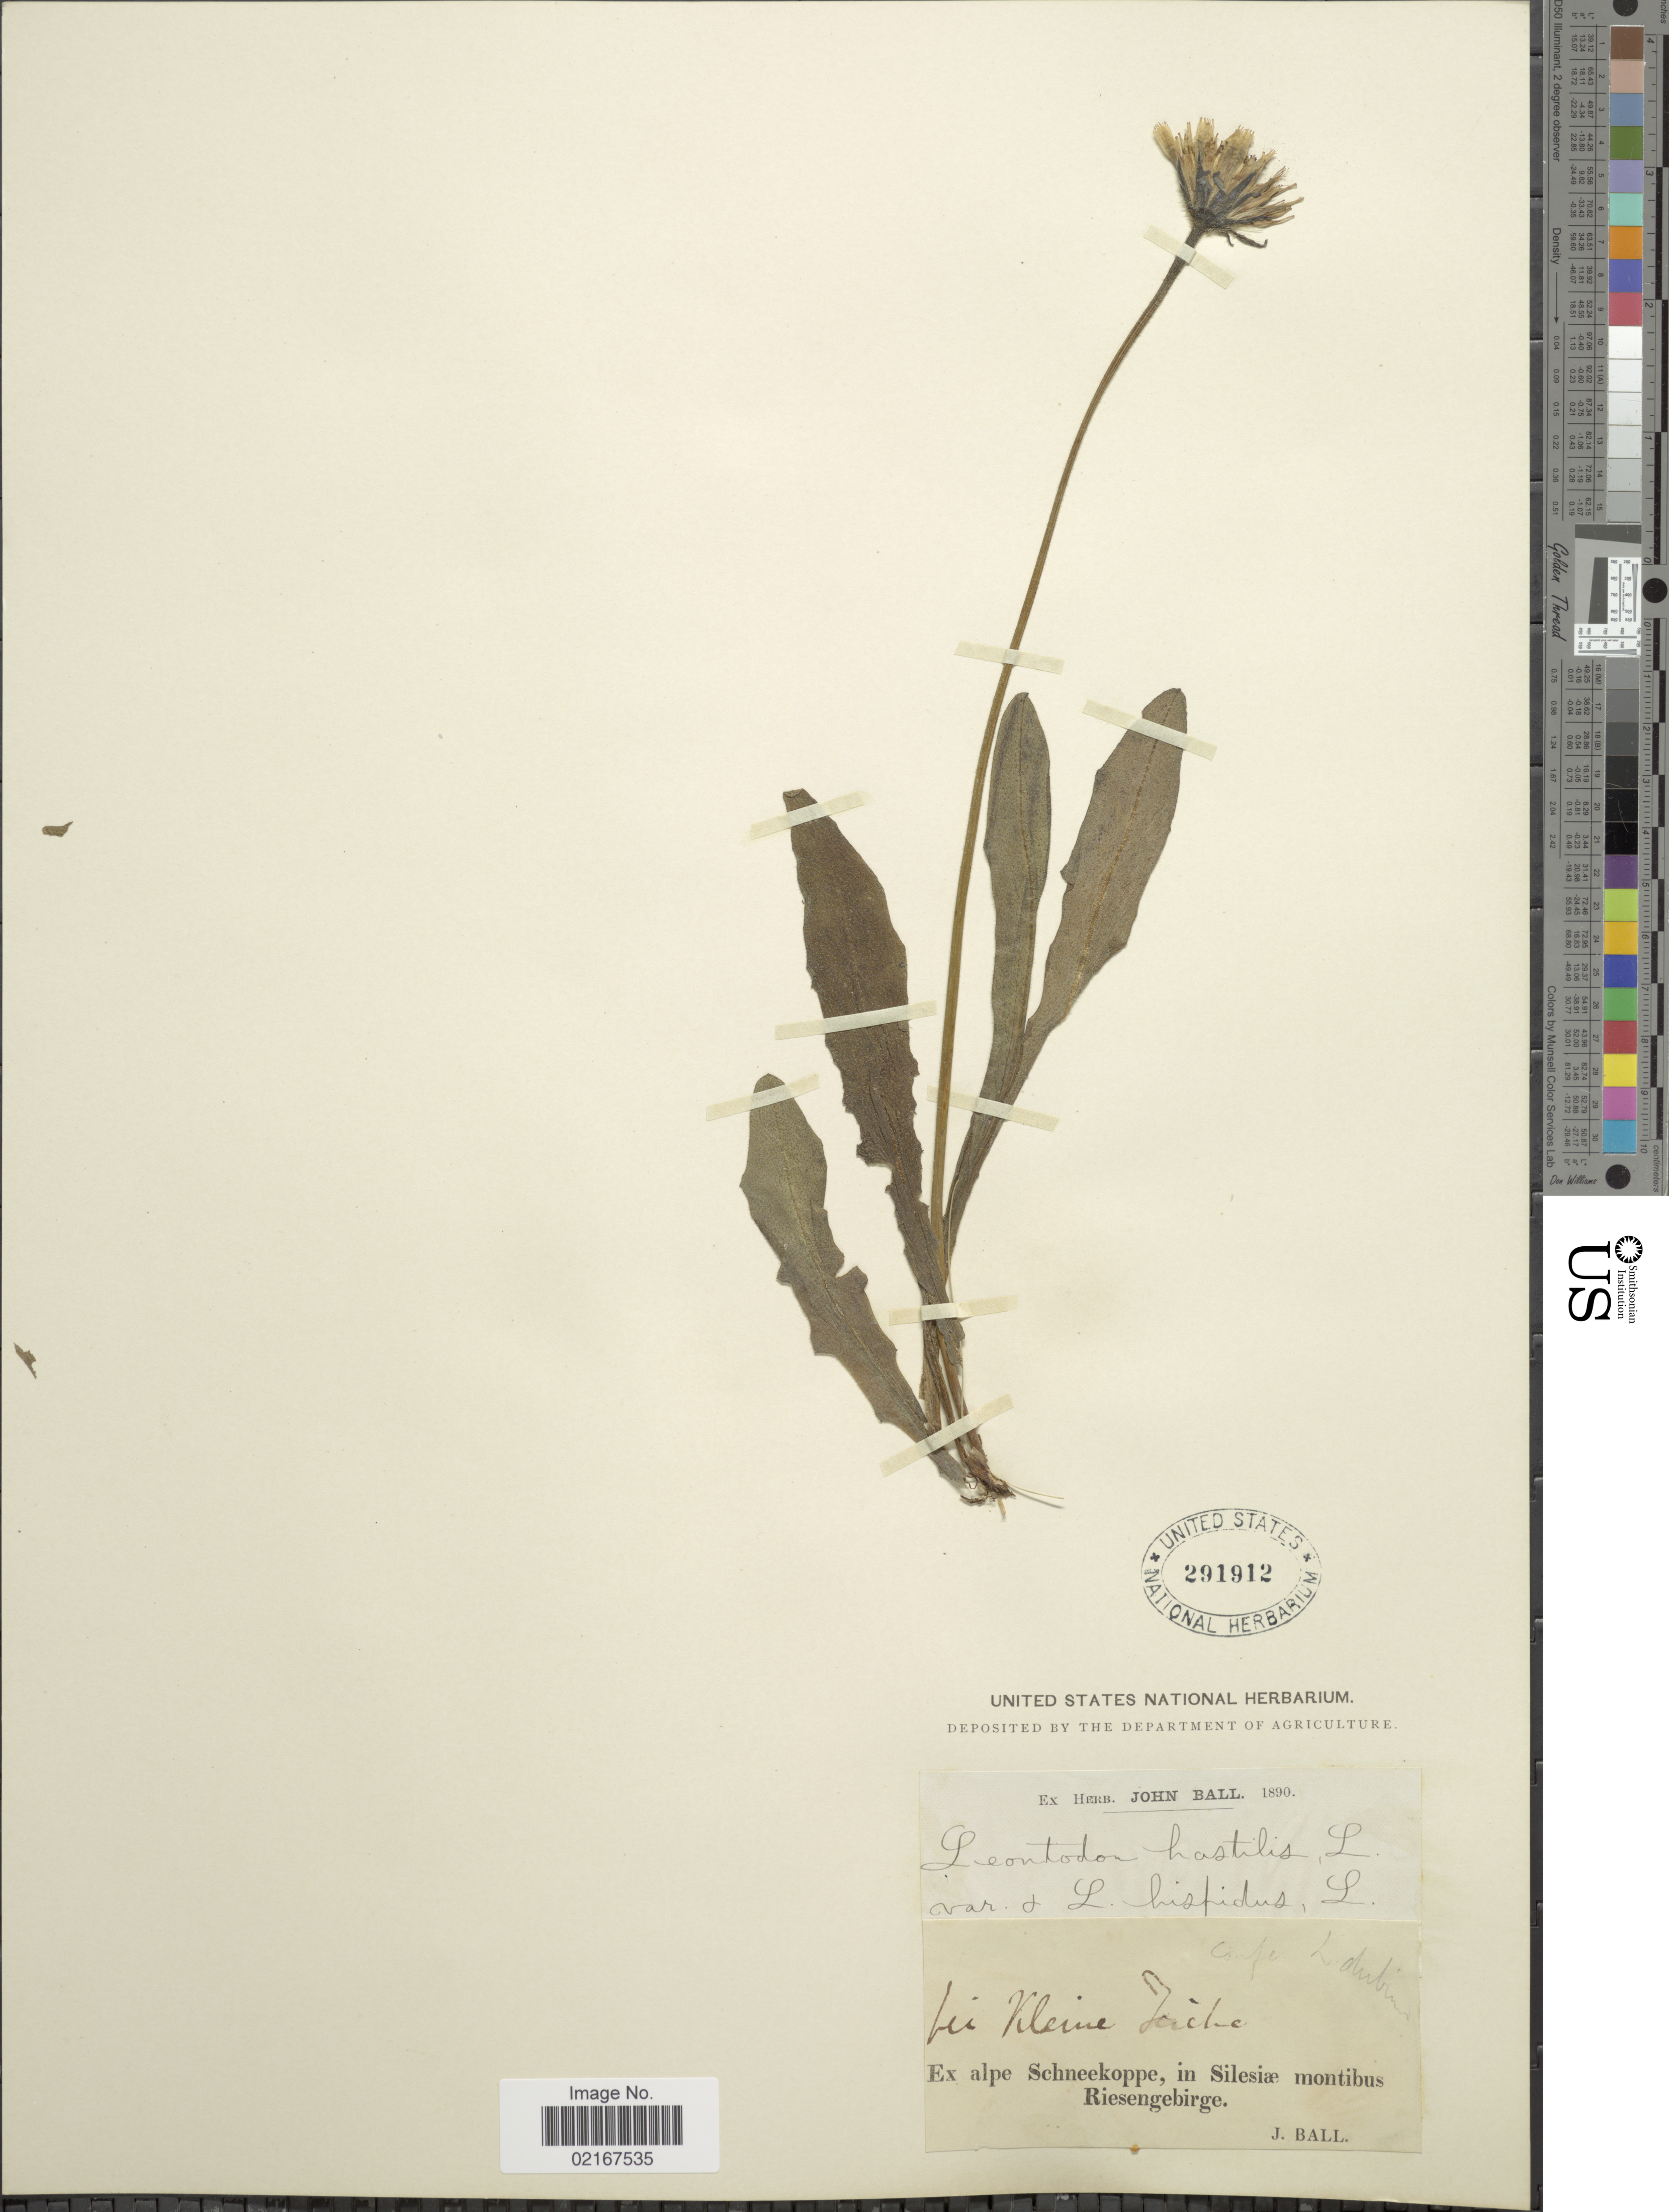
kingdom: Plantae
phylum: Tracheophyta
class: Magnoliopsida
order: Asterales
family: Asteraceae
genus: Leontodon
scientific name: Leontodon hispidus subsp. hastilis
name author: (L.) Pawlowska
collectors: J. Ball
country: Czechia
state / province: Moravian-Silesian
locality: Alpe Schneekoppe, in Silesiae montibus Riesengebirge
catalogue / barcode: US 291912